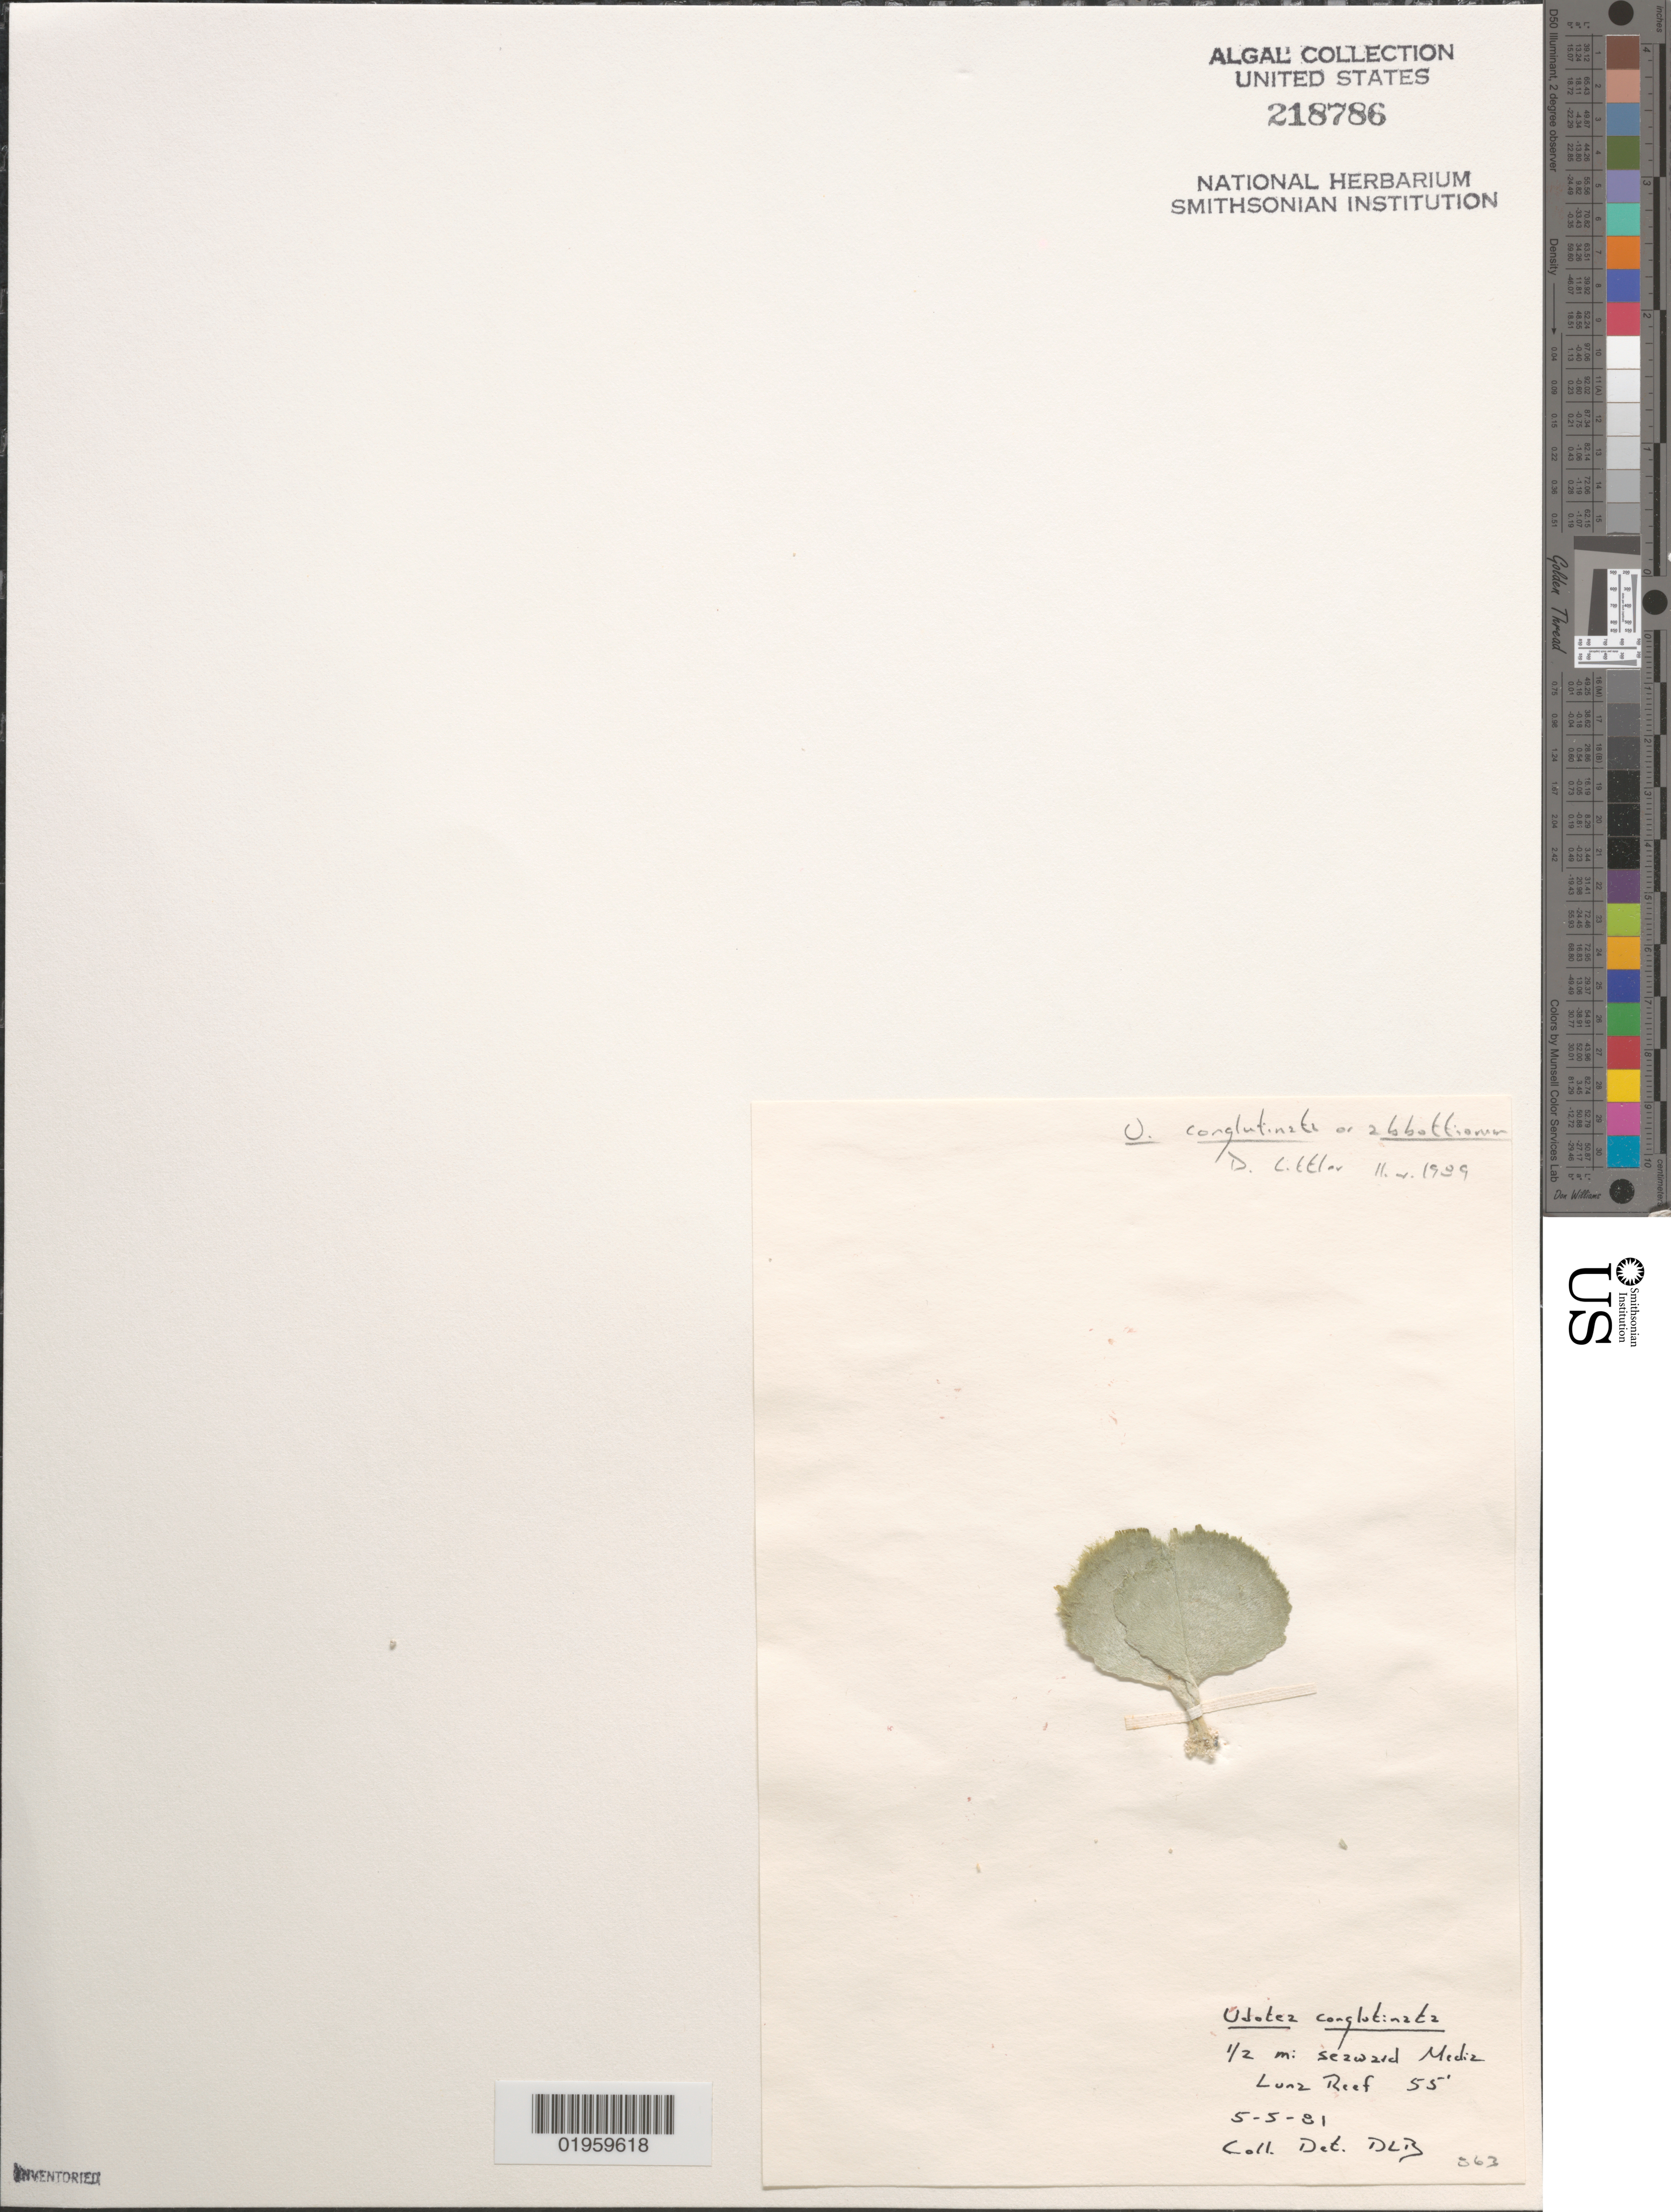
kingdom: Plantae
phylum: Chlorophyta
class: Ulvophyceae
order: Bryopsidales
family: Udoteaceae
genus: Udotea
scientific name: Udotea conglutinata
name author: (Ellis & Sol.) J.V.Lamouroux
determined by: Ballantine, D. L.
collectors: D.L. Ballantine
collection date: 1981-05-05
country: Puerto Rico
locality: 1/2 mi seaward Media Luna Reef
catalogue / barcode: US 218786